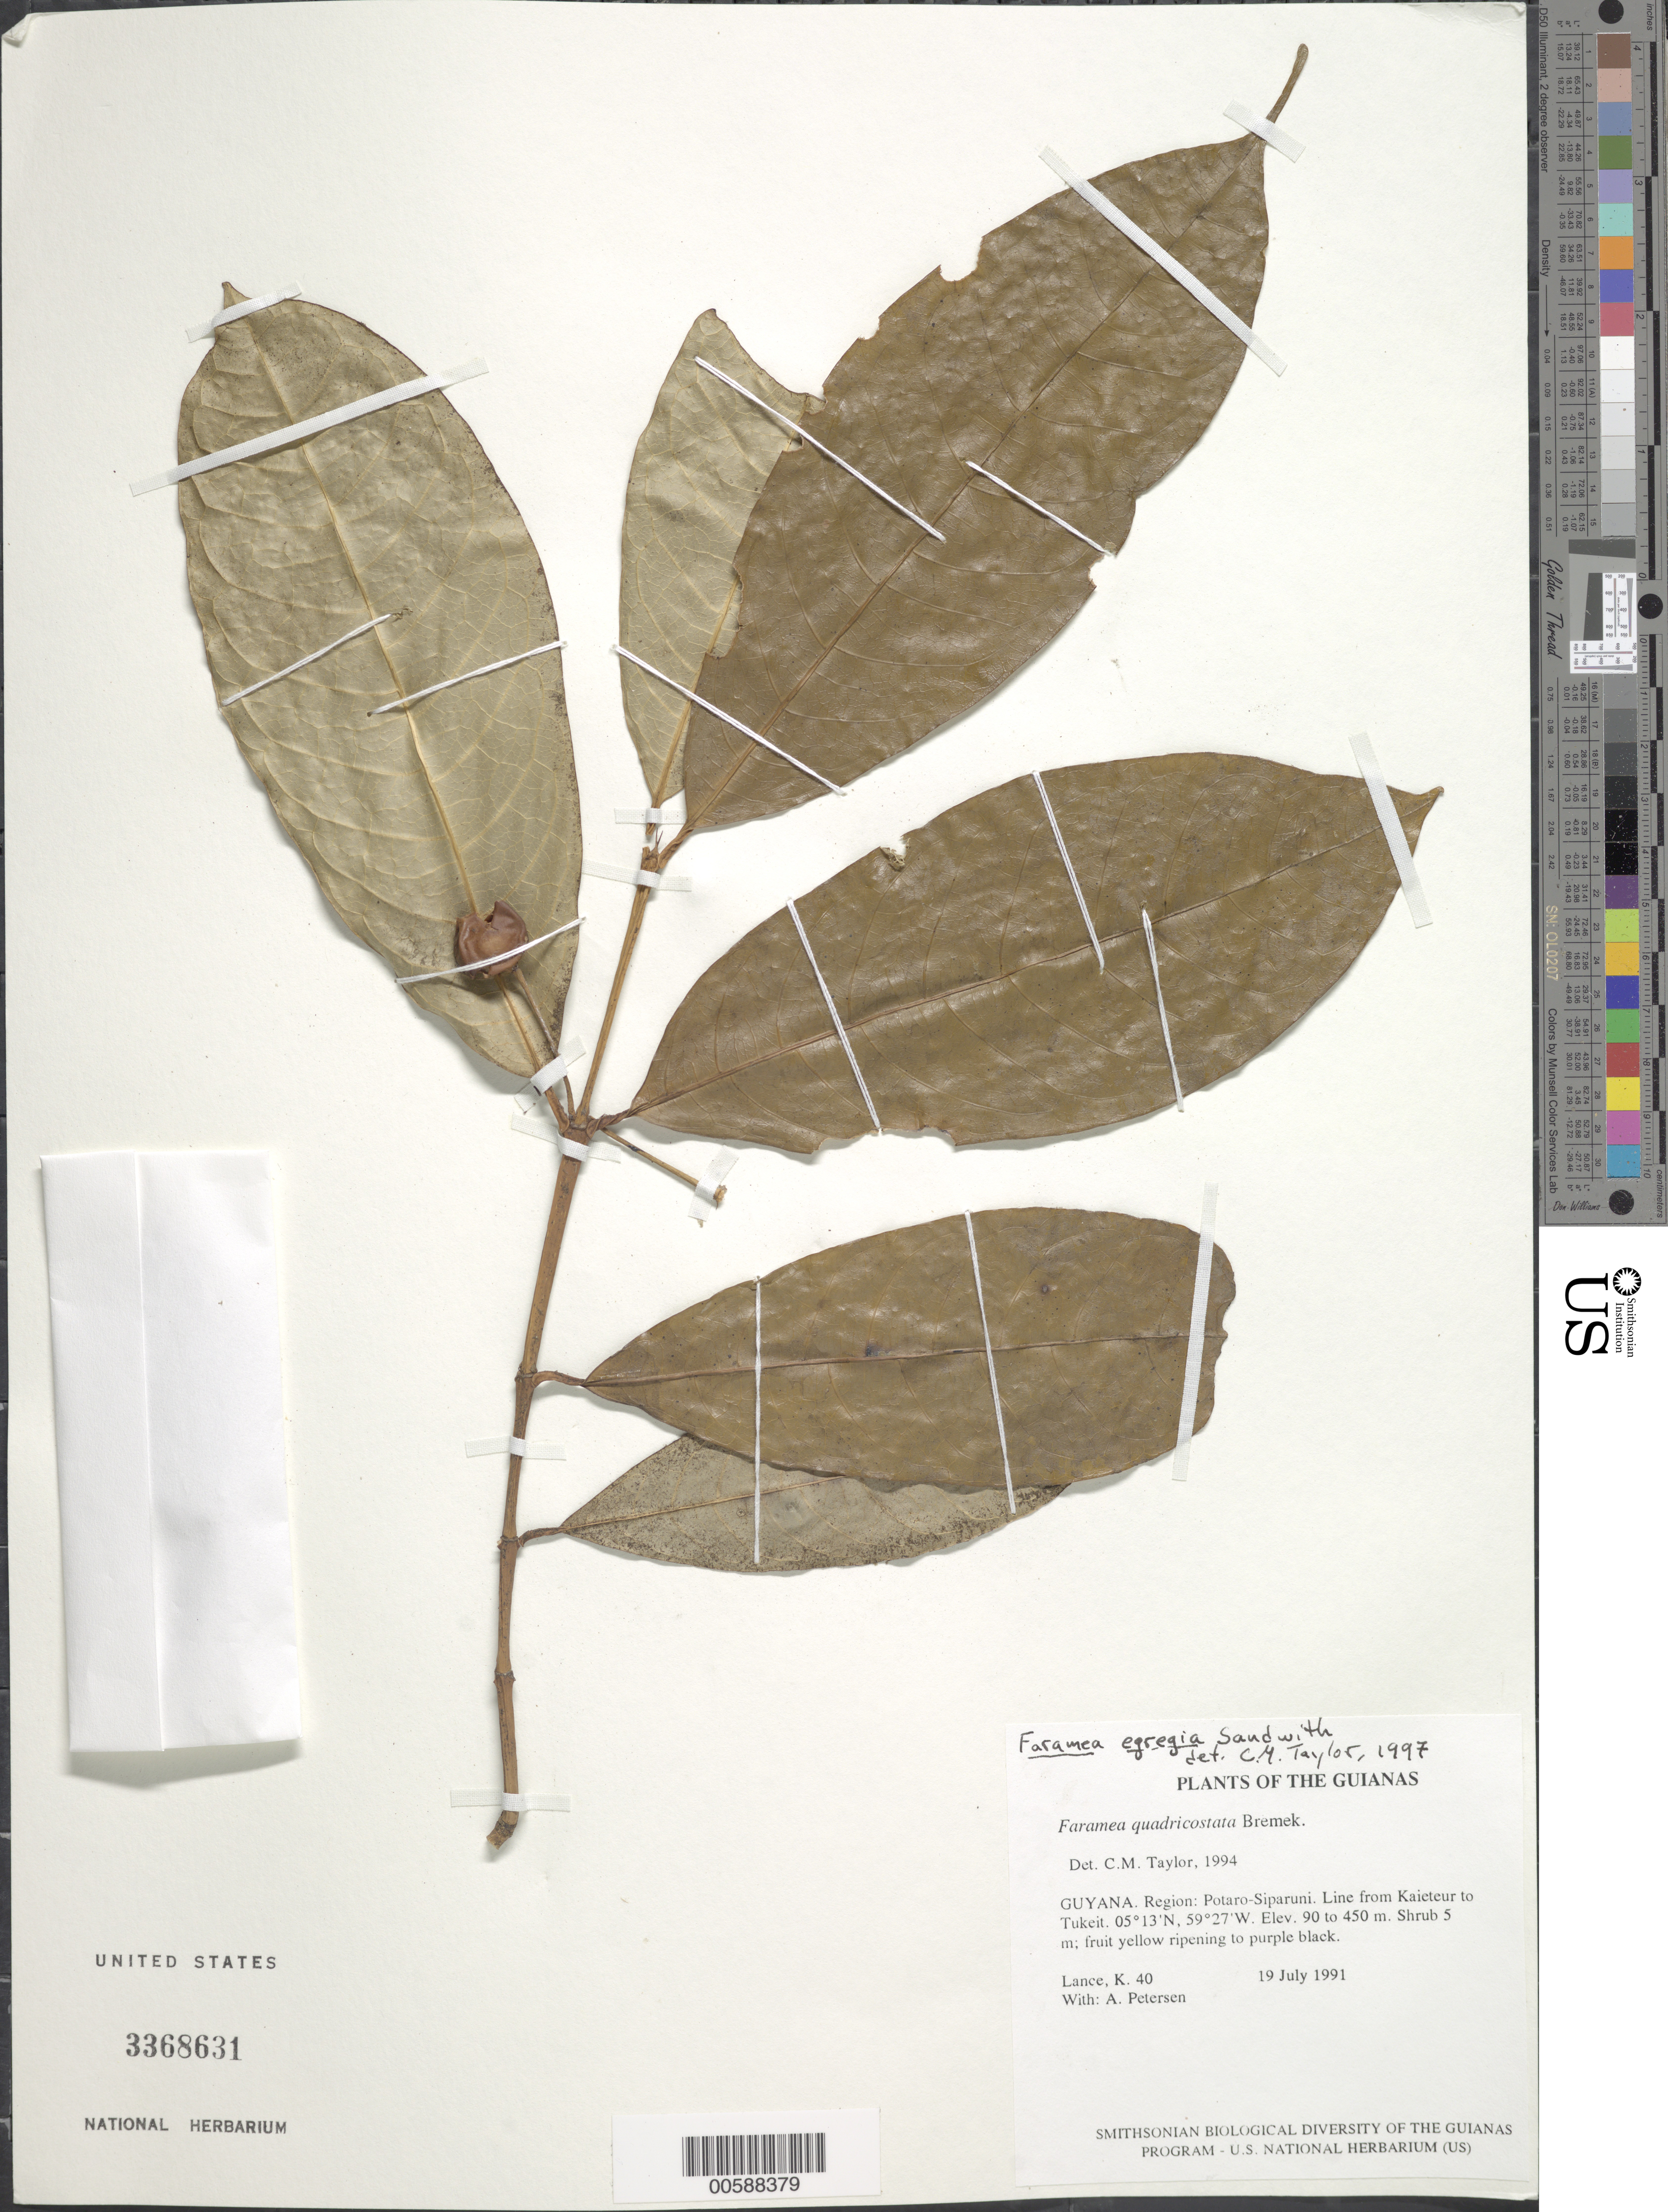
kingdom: Plantae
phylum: Tracheophyta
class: Magnoliopsida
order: Gentianales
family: Rubiaceae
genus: Faramea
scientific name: Faramea egregia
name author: Sandwith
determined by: Taylor, Charlotte M.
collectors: K. Lance & A. Petersen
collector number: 40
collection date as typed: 19 July 1991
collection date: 1991-07-19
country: Guyana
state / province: Potaro-Siparuni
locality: Line from Kaieteur to Tukeit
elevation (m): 90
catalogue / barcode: US 3368631